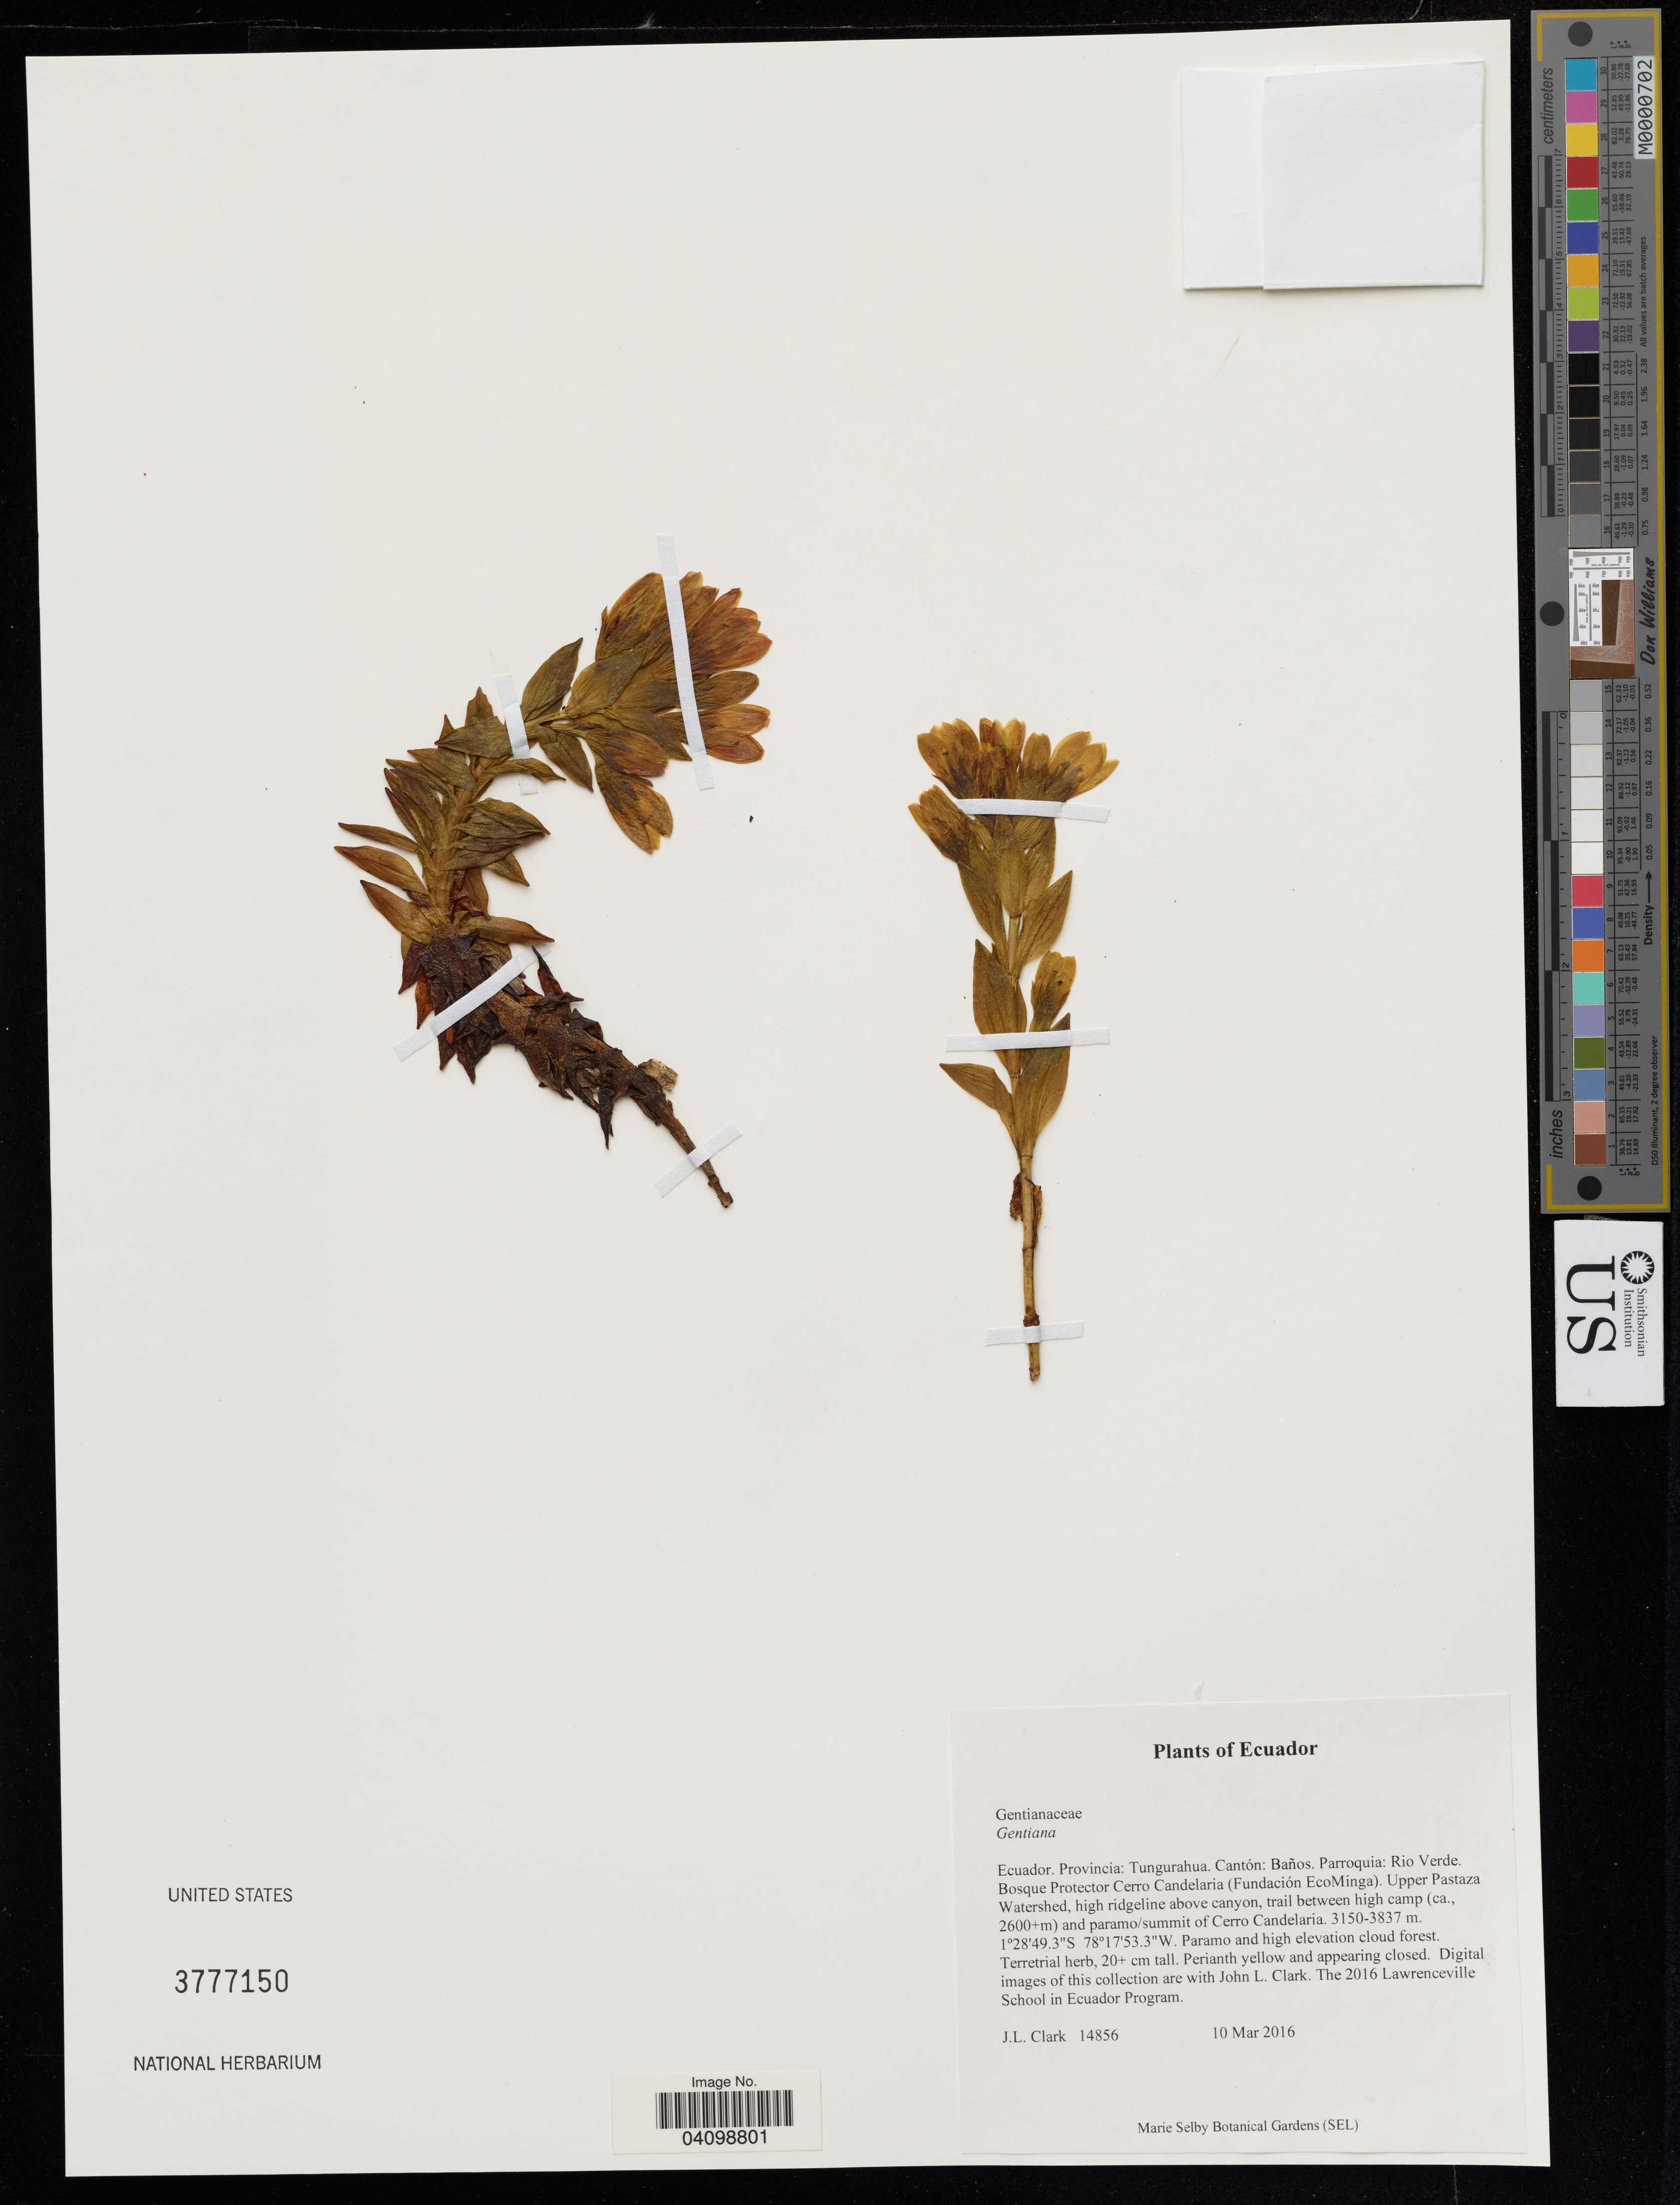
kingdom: Plantae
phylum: Tracheophyta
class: Magnoliopsida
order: Gentianales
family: Gentianaceae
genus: Gentiana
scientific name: Gentiana sp.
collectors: J. Clark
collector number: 14856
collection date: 2016-03-10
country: Ecuador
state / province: Tungurahua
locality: Cantón: Baños. Parroquia: Rio Verde. Bosque Protector Cerro Candelaria (Fundación EcoMinga). Upper Pastaza Watershed, high ridgeline above canyon, trail between high camp (ca., 2600+m) and paramo/summit of Cerro Candelaria.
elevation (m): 3150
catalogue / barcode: US 3777150